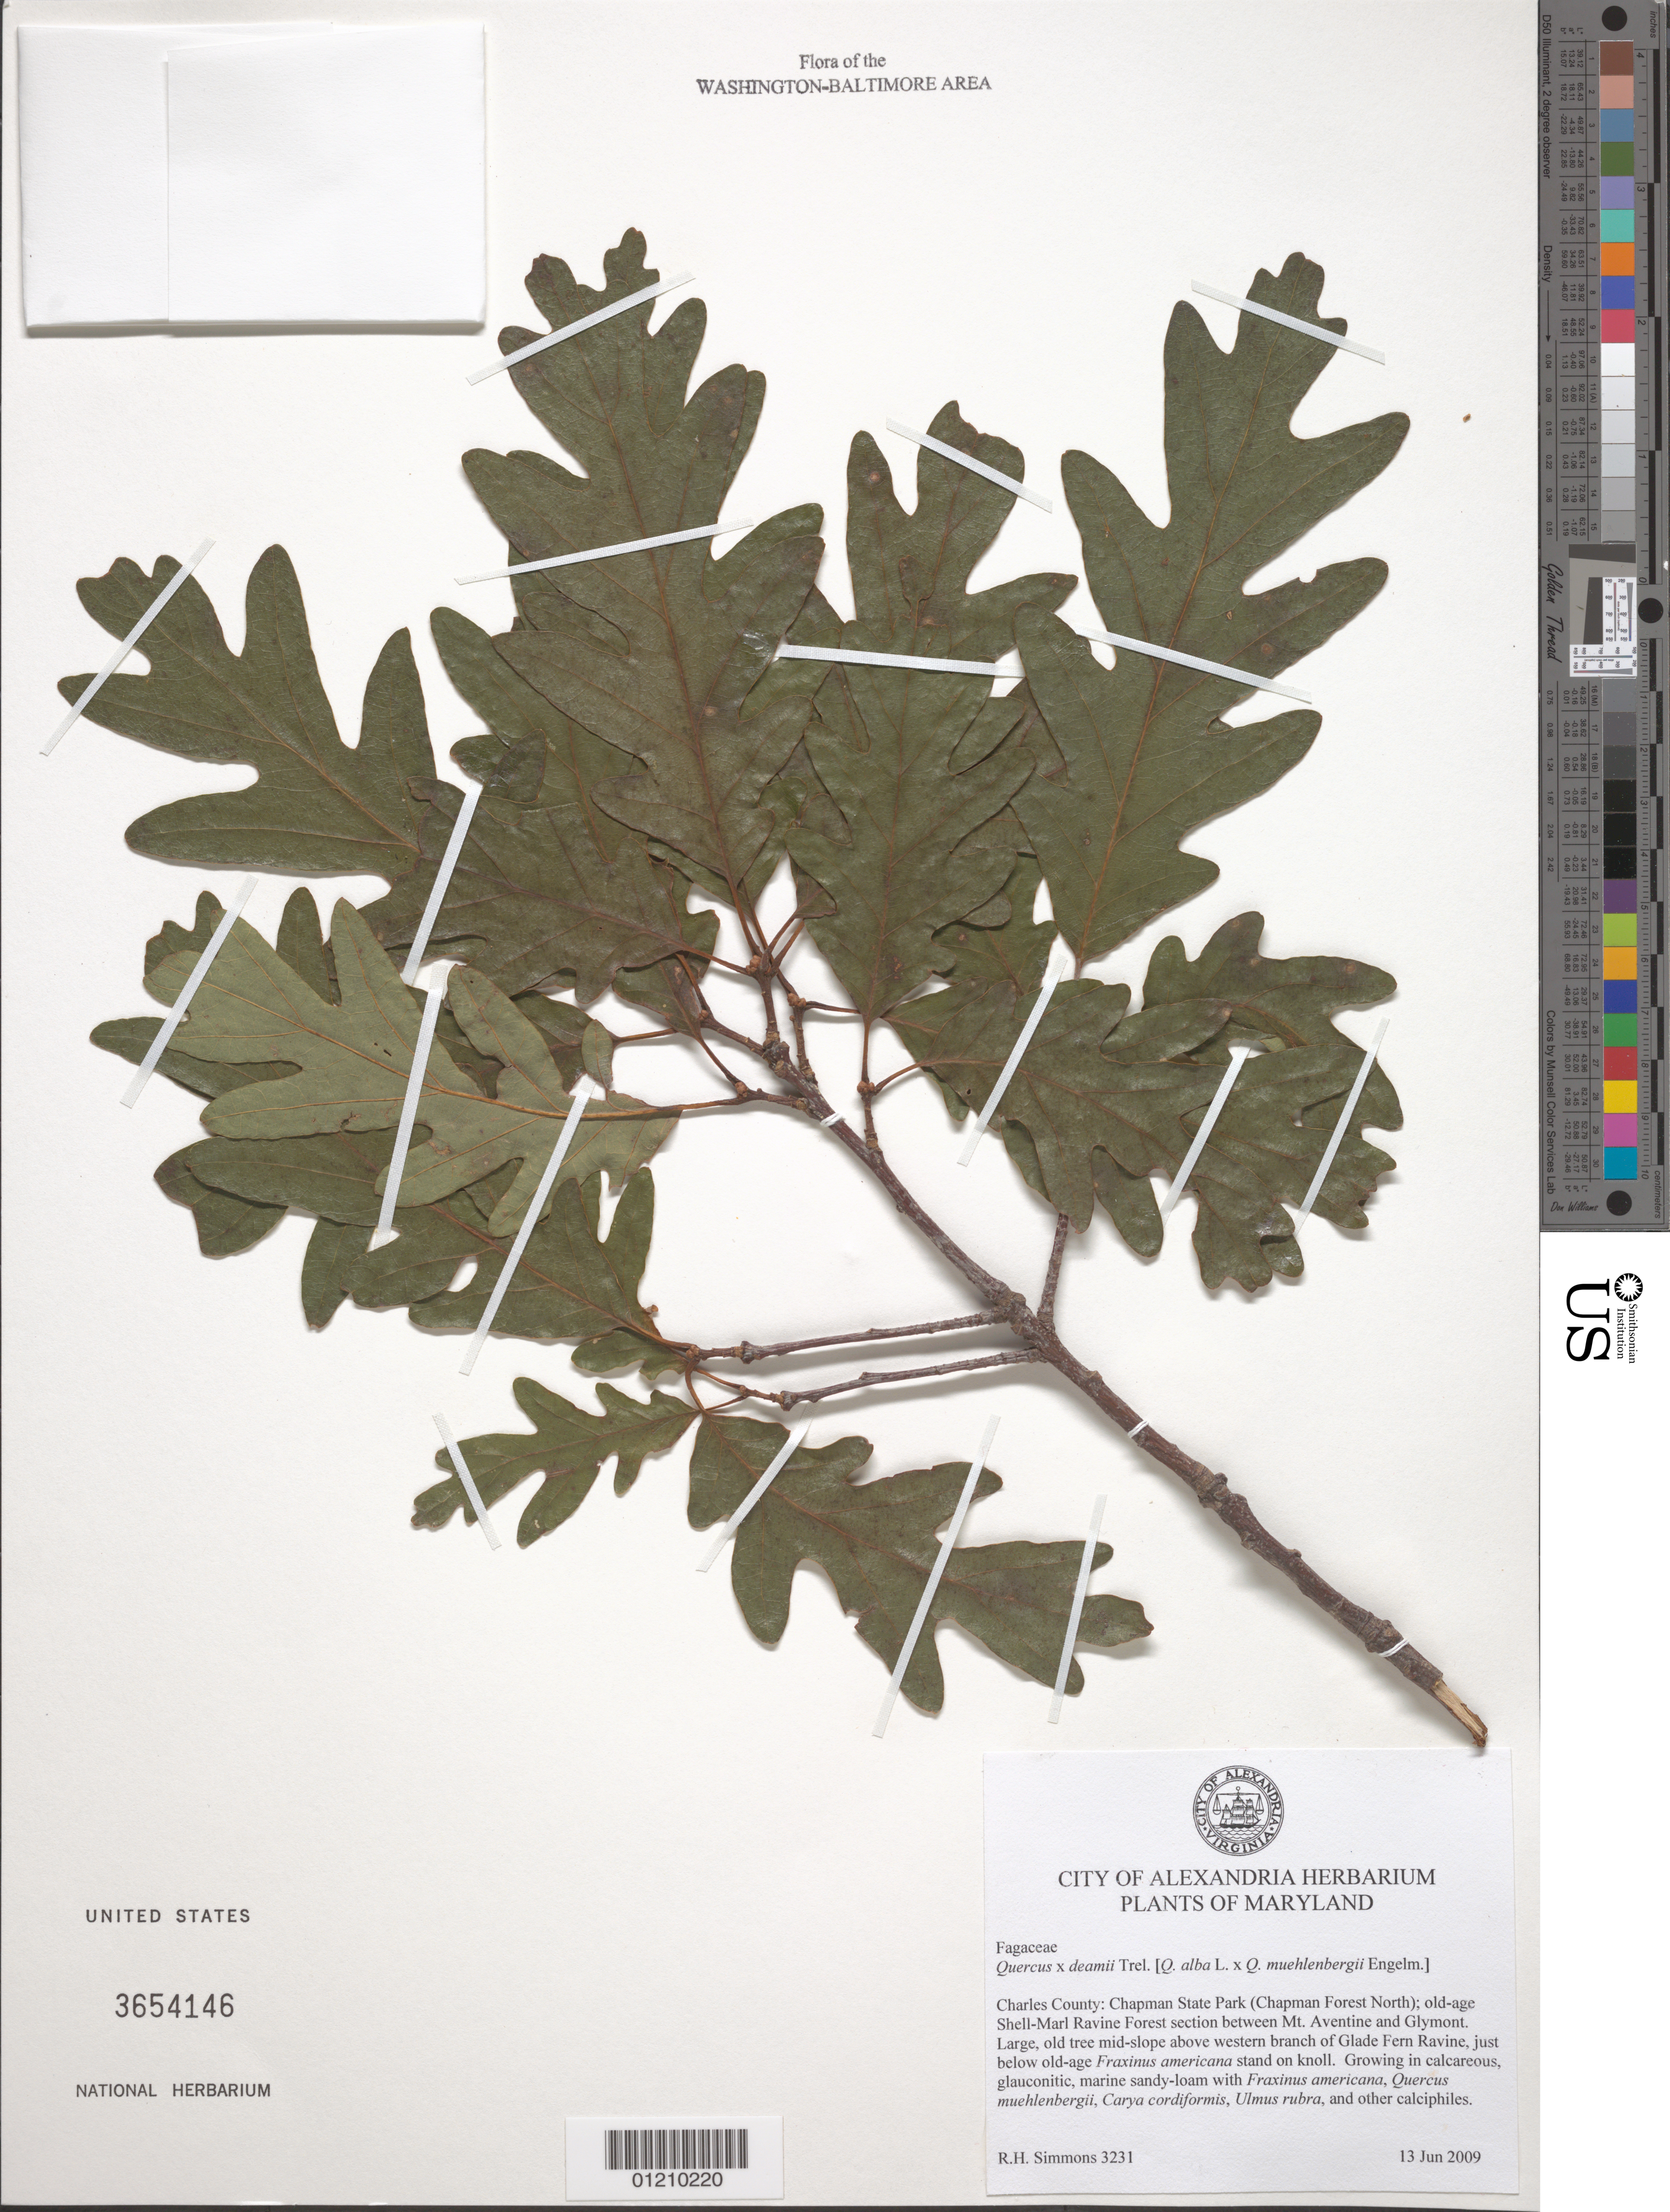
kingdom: Plantae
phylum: Tracheophyta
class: Magnoliopsida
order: Fagales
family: Fagaceae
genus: Quercus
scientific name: Quercus x deamii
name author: Trel.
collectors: R. H. Simmons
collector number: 3231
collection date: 2009-06-13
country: United States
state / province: Maryland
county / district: Charles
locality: Chapman State Park ( Chapman Forest North); old- age Shell- Marl Ravine Forest section between Mt. Aventine and Glymont.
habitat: growing in calcareous, glauconitic, marine sandy-loam.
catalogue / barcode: US 3654146